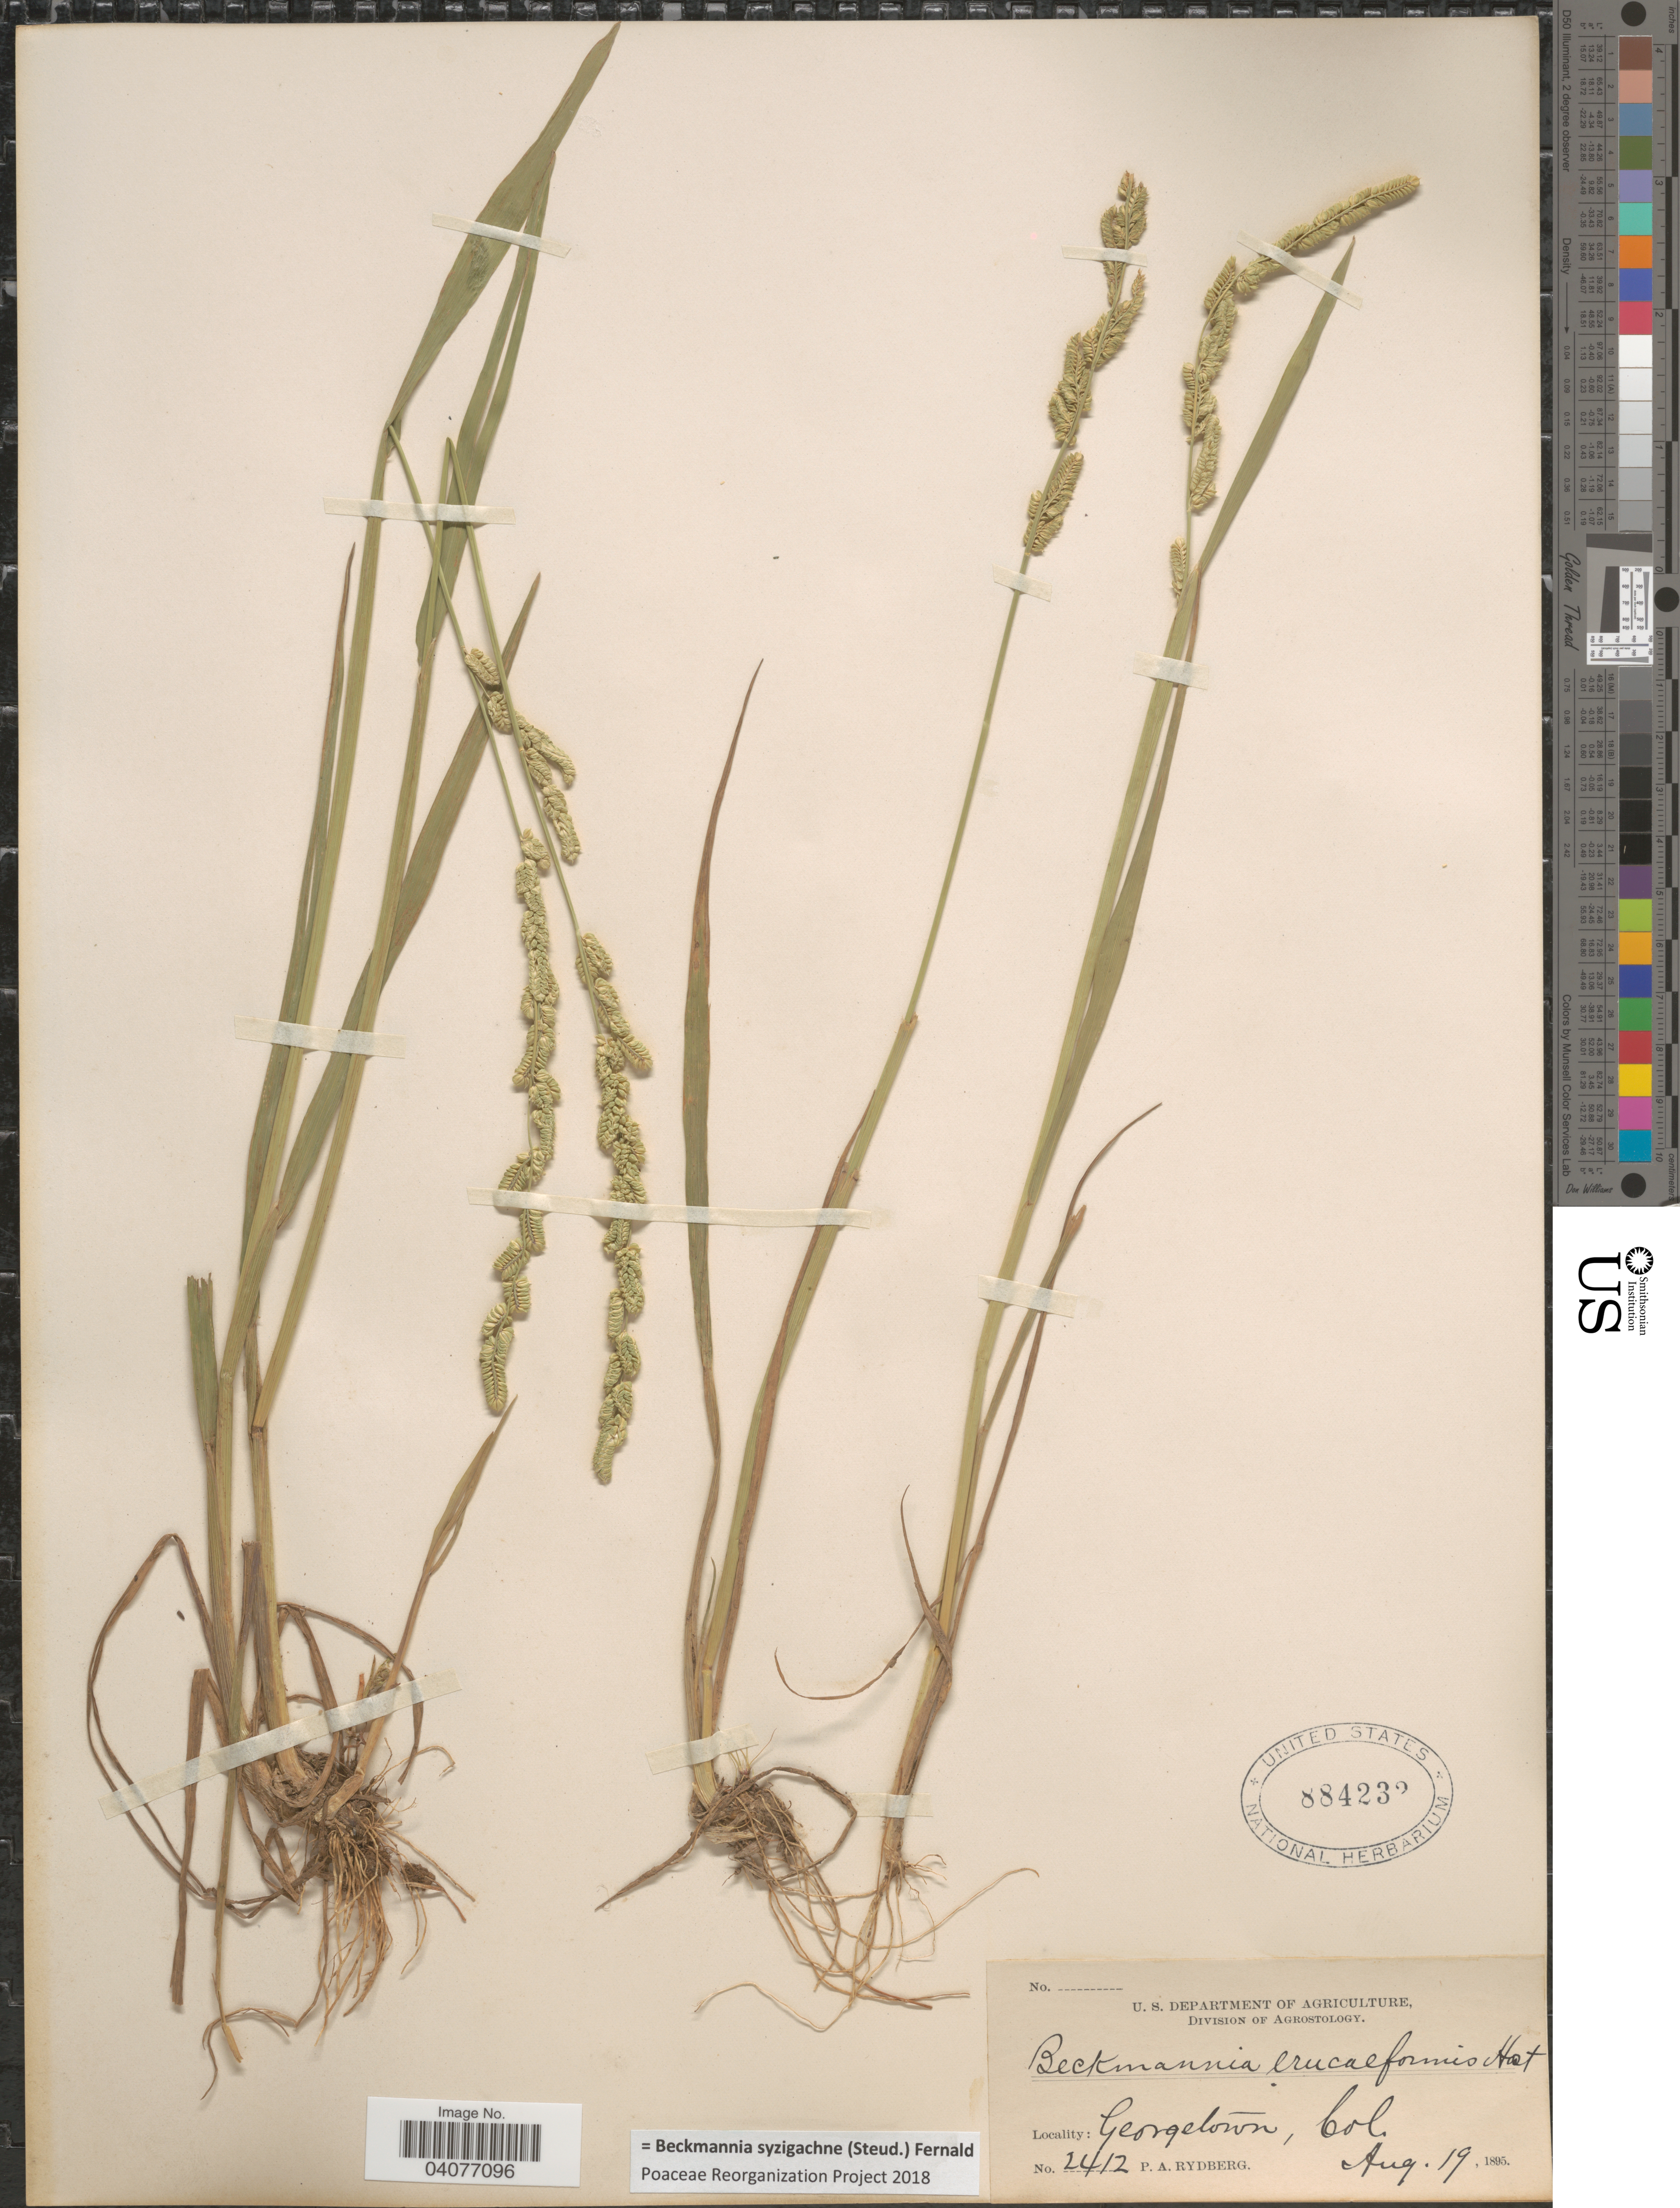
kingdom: Plantae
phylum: Tracheophyta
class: Liliopsida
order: Poales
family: Poaceae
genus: Beckmannia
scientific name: Beckmannia syzigachne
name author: (Steud.) Fernald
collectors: P. A. Rydberg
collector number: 2412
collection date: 1895-08-19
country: United States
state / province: Colorado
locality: Georgetown.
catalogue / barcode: US 884232